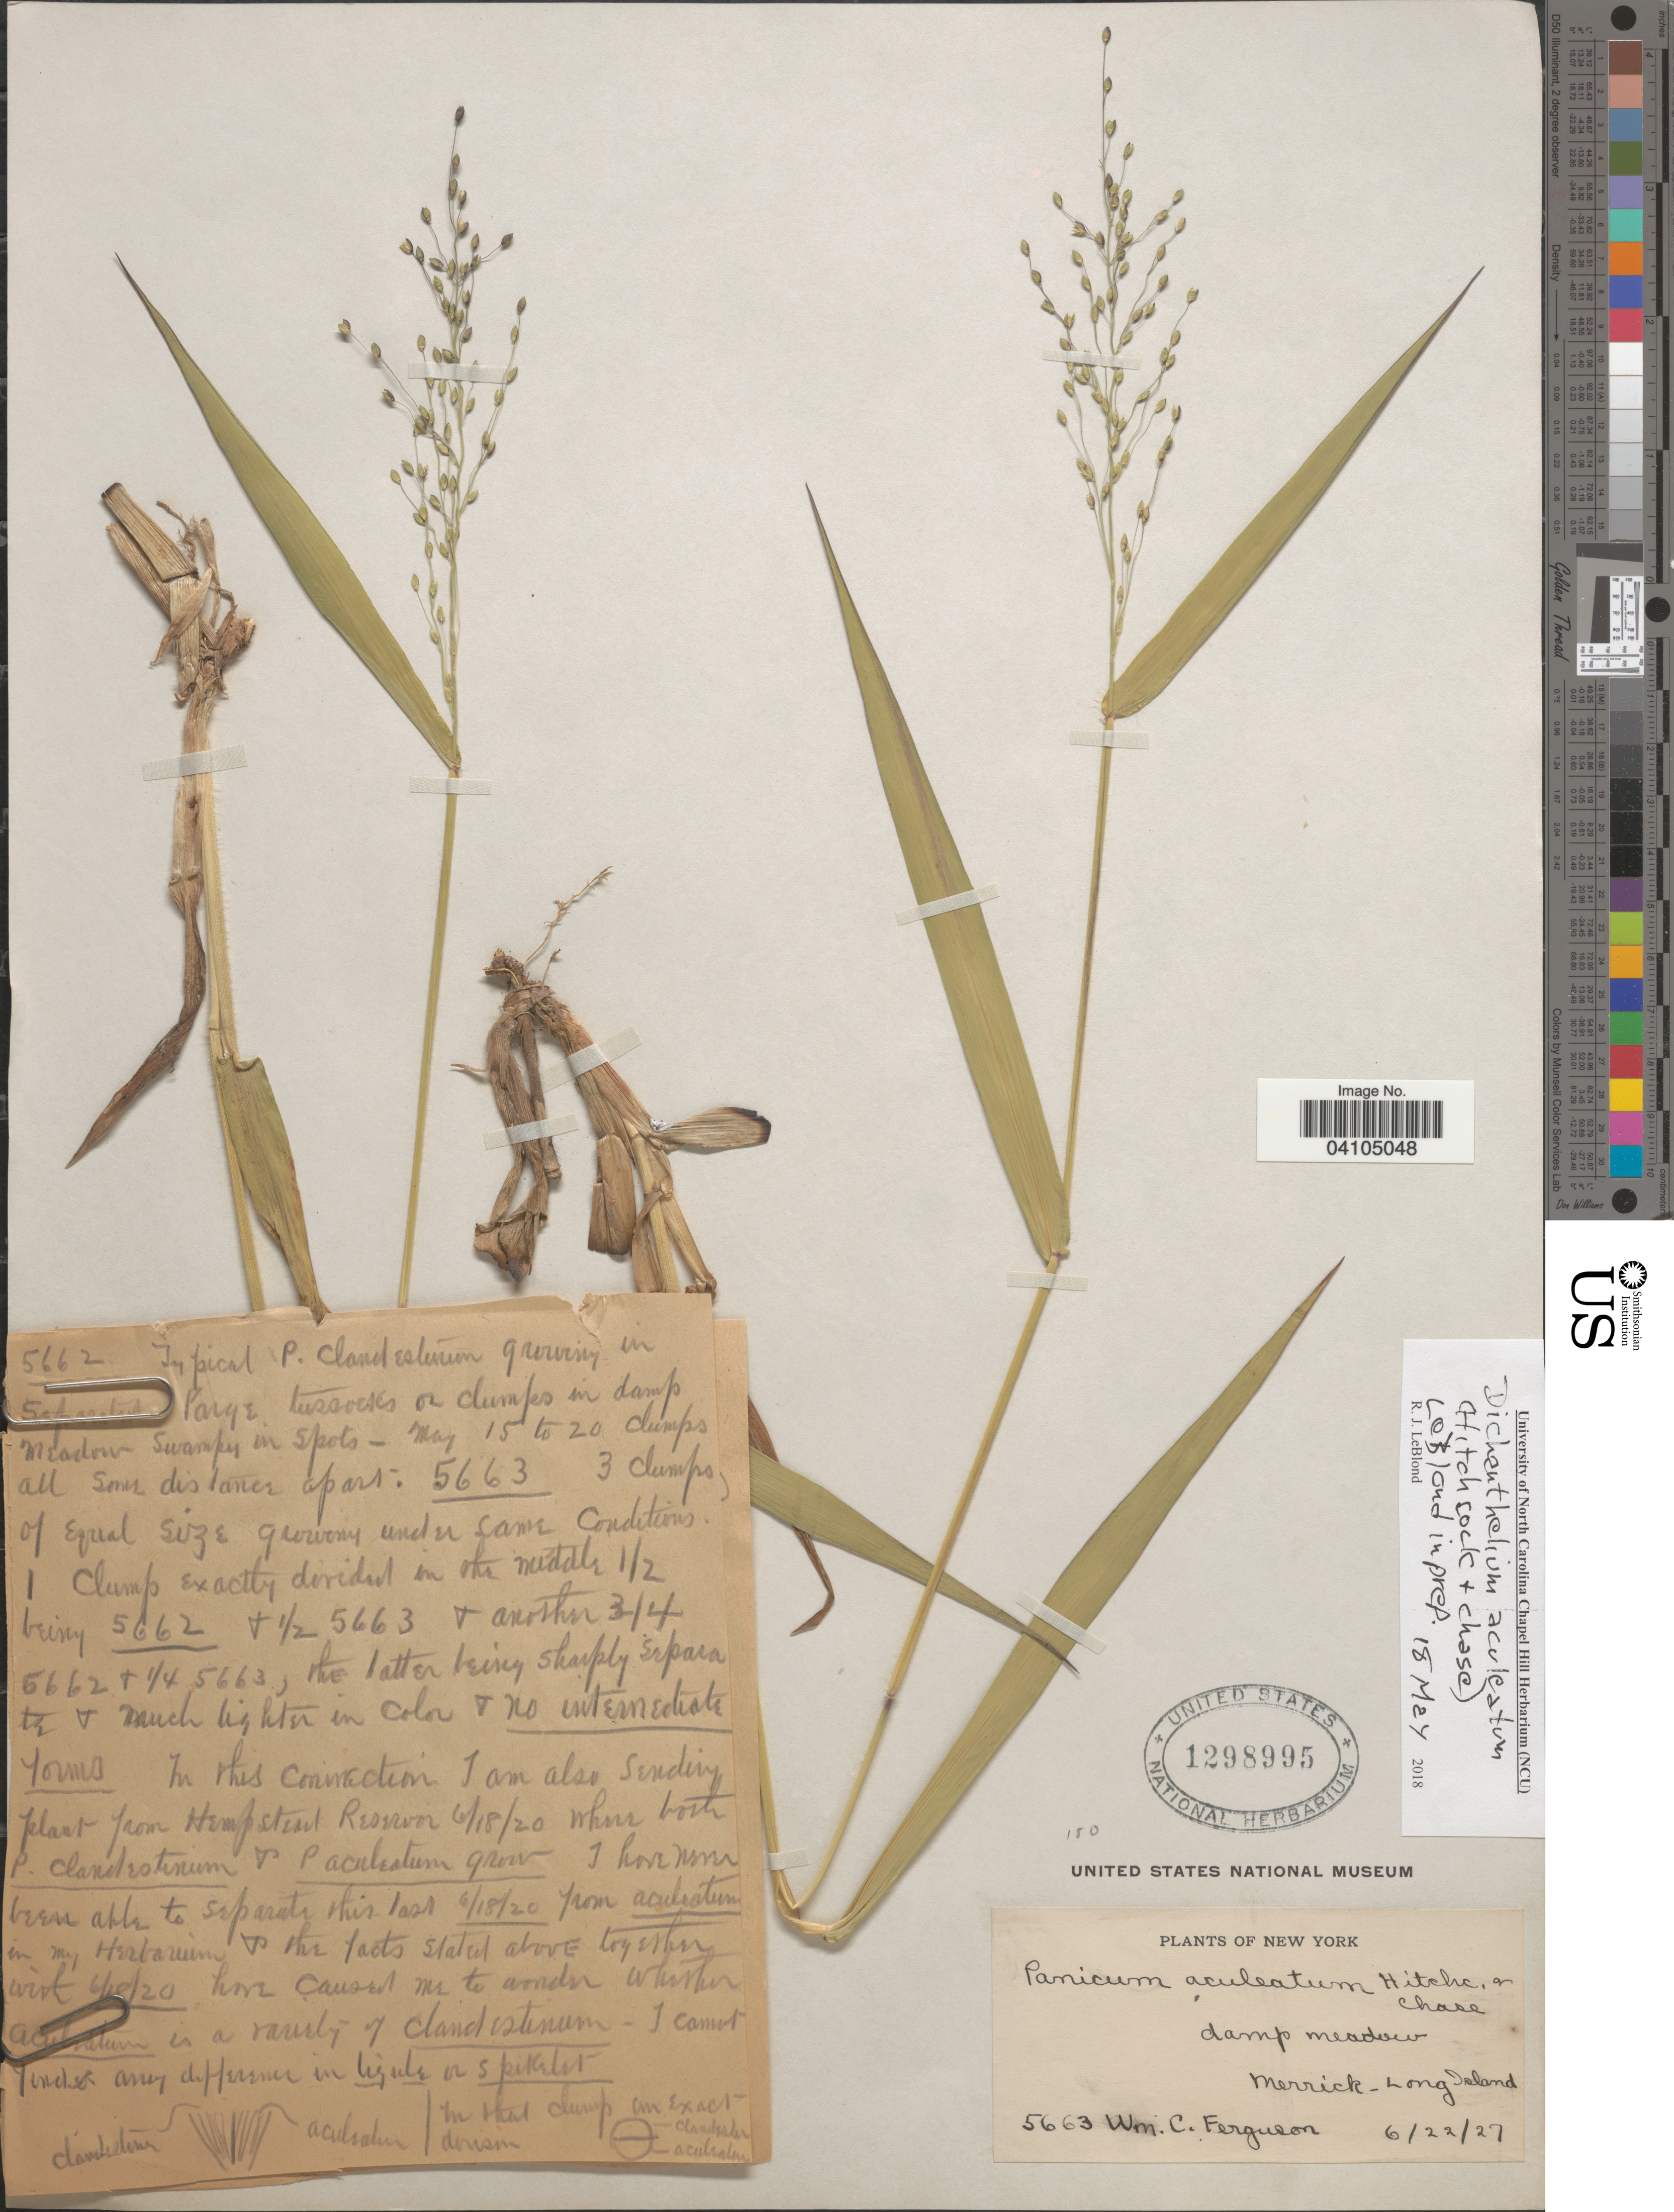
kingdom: Plantae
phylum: Tracheophyta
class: Liliopsida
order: Poales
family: Poaceae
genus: Dichanthelium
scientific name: Dichanthelium scabriusculum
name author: (Elliott) Gould & C.A. Clark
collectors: W. Ferguson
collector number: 5663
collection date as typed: Transcribed d/m/y: 22/6/27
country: United States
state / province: New York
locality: Merrick-Long Island.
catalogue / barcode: US 1298995